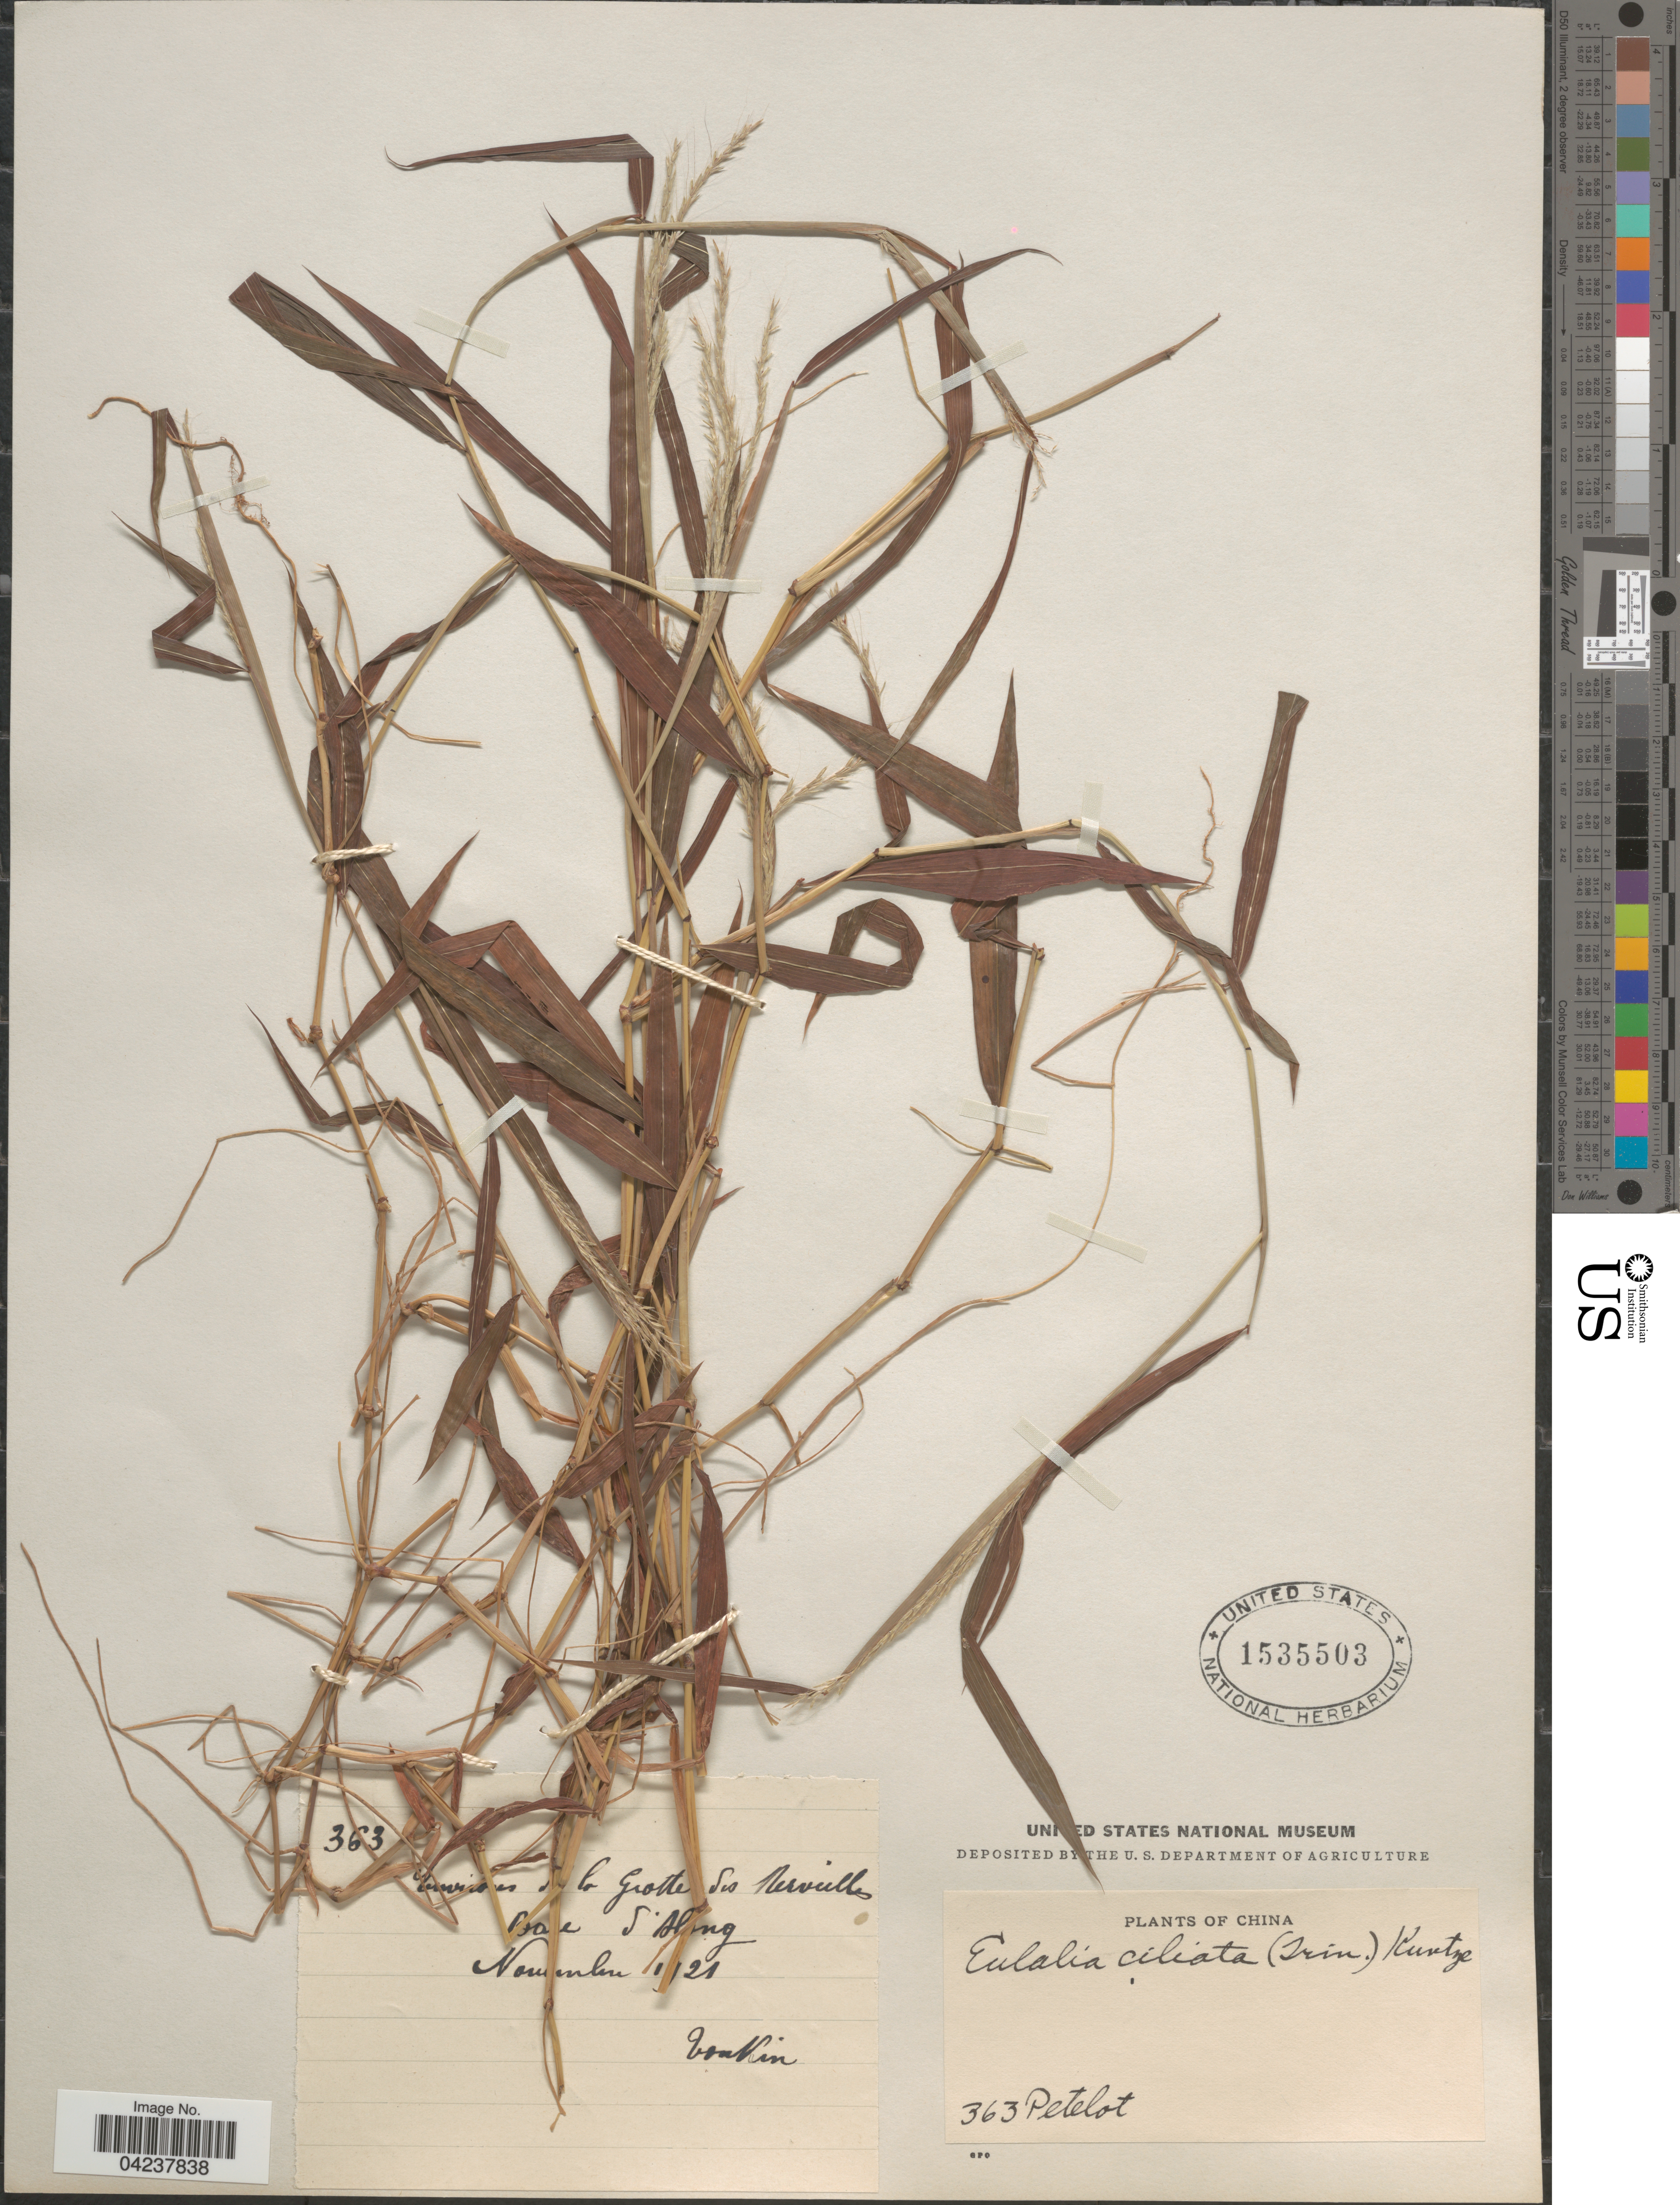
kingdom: Plantae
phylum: Tracheophyta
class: Liliopsida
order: Poales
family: Poaceae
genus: Microstegium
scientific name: Microstegium biaristatum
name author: (Steud.) Keng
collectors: Pételot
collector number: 363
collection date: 1921-11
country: Vietnam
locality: Environes d [illegible text] la Grotte des Merveilles. Bac S'Al [illegible text]ng. Tonkin.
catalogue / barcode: US 1535503